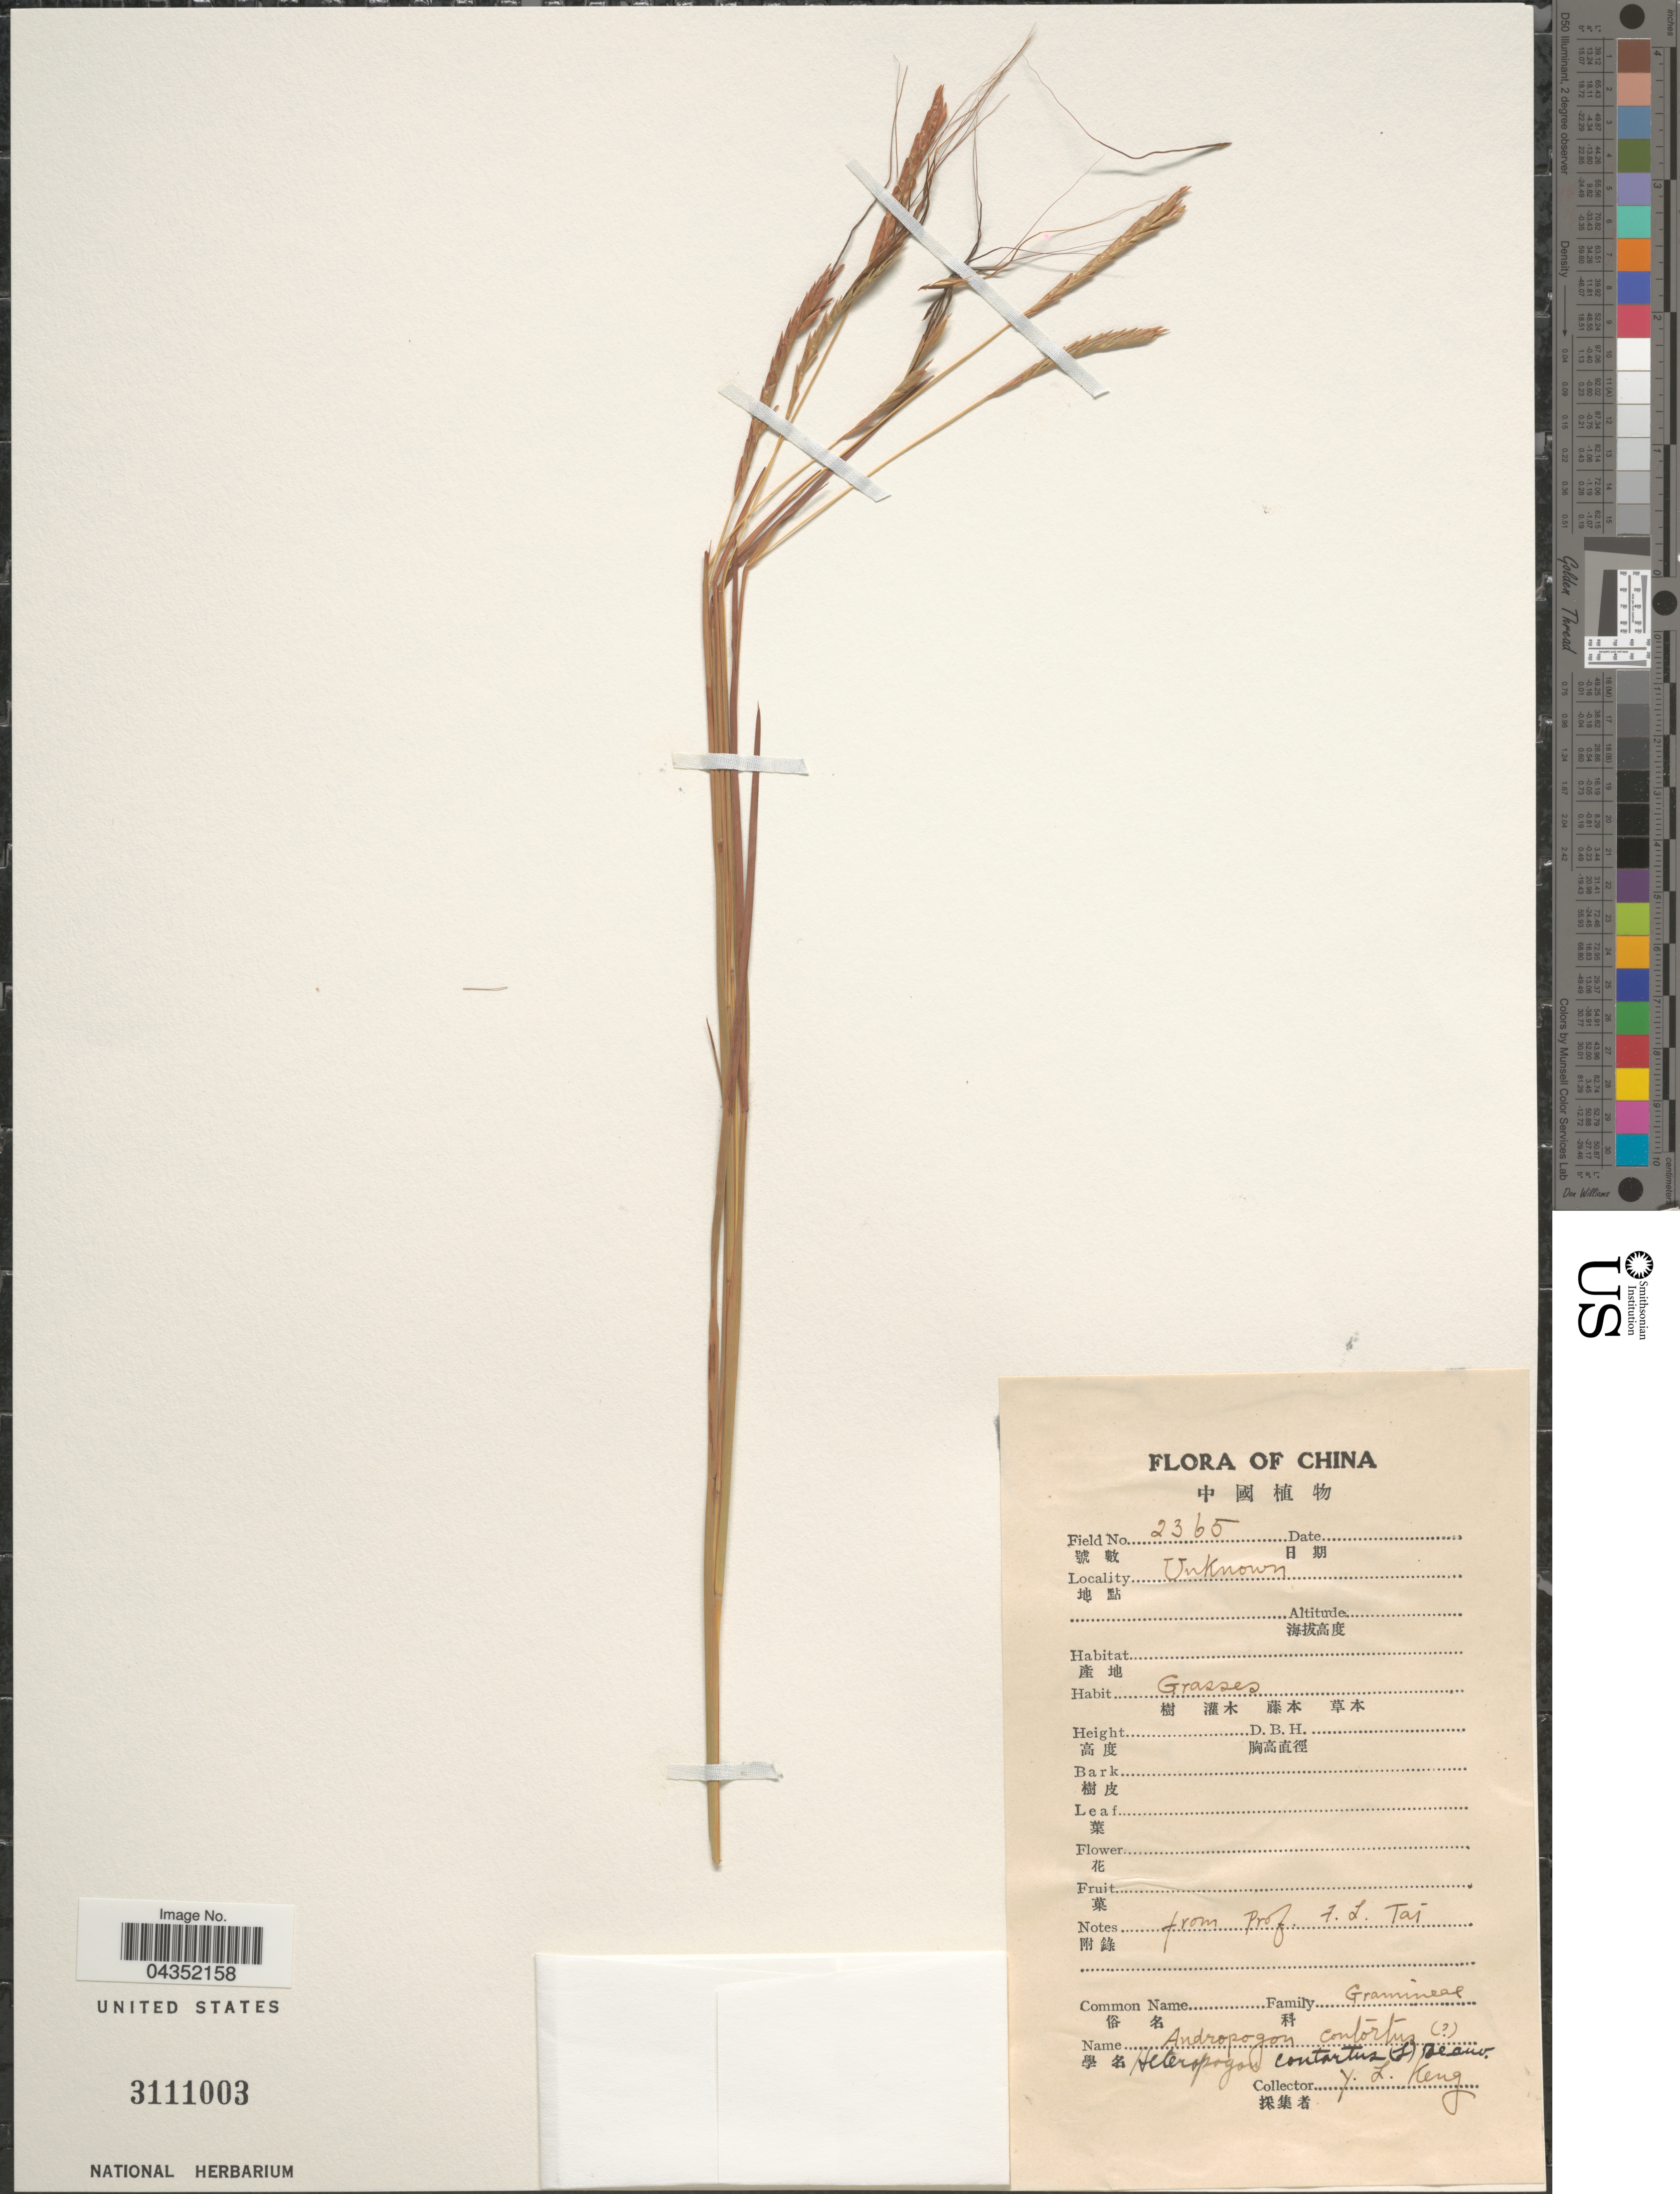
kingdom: Plantae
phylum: Tracheophyta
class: Liliopsida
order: Poales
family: Poaceae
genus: Heteropogon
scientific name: Heteropogon contortus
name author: (L.) P. Beauv. ex Roem. & Schult.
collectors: Y. L. Keng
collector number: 2365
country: China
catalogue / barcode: US 3111003